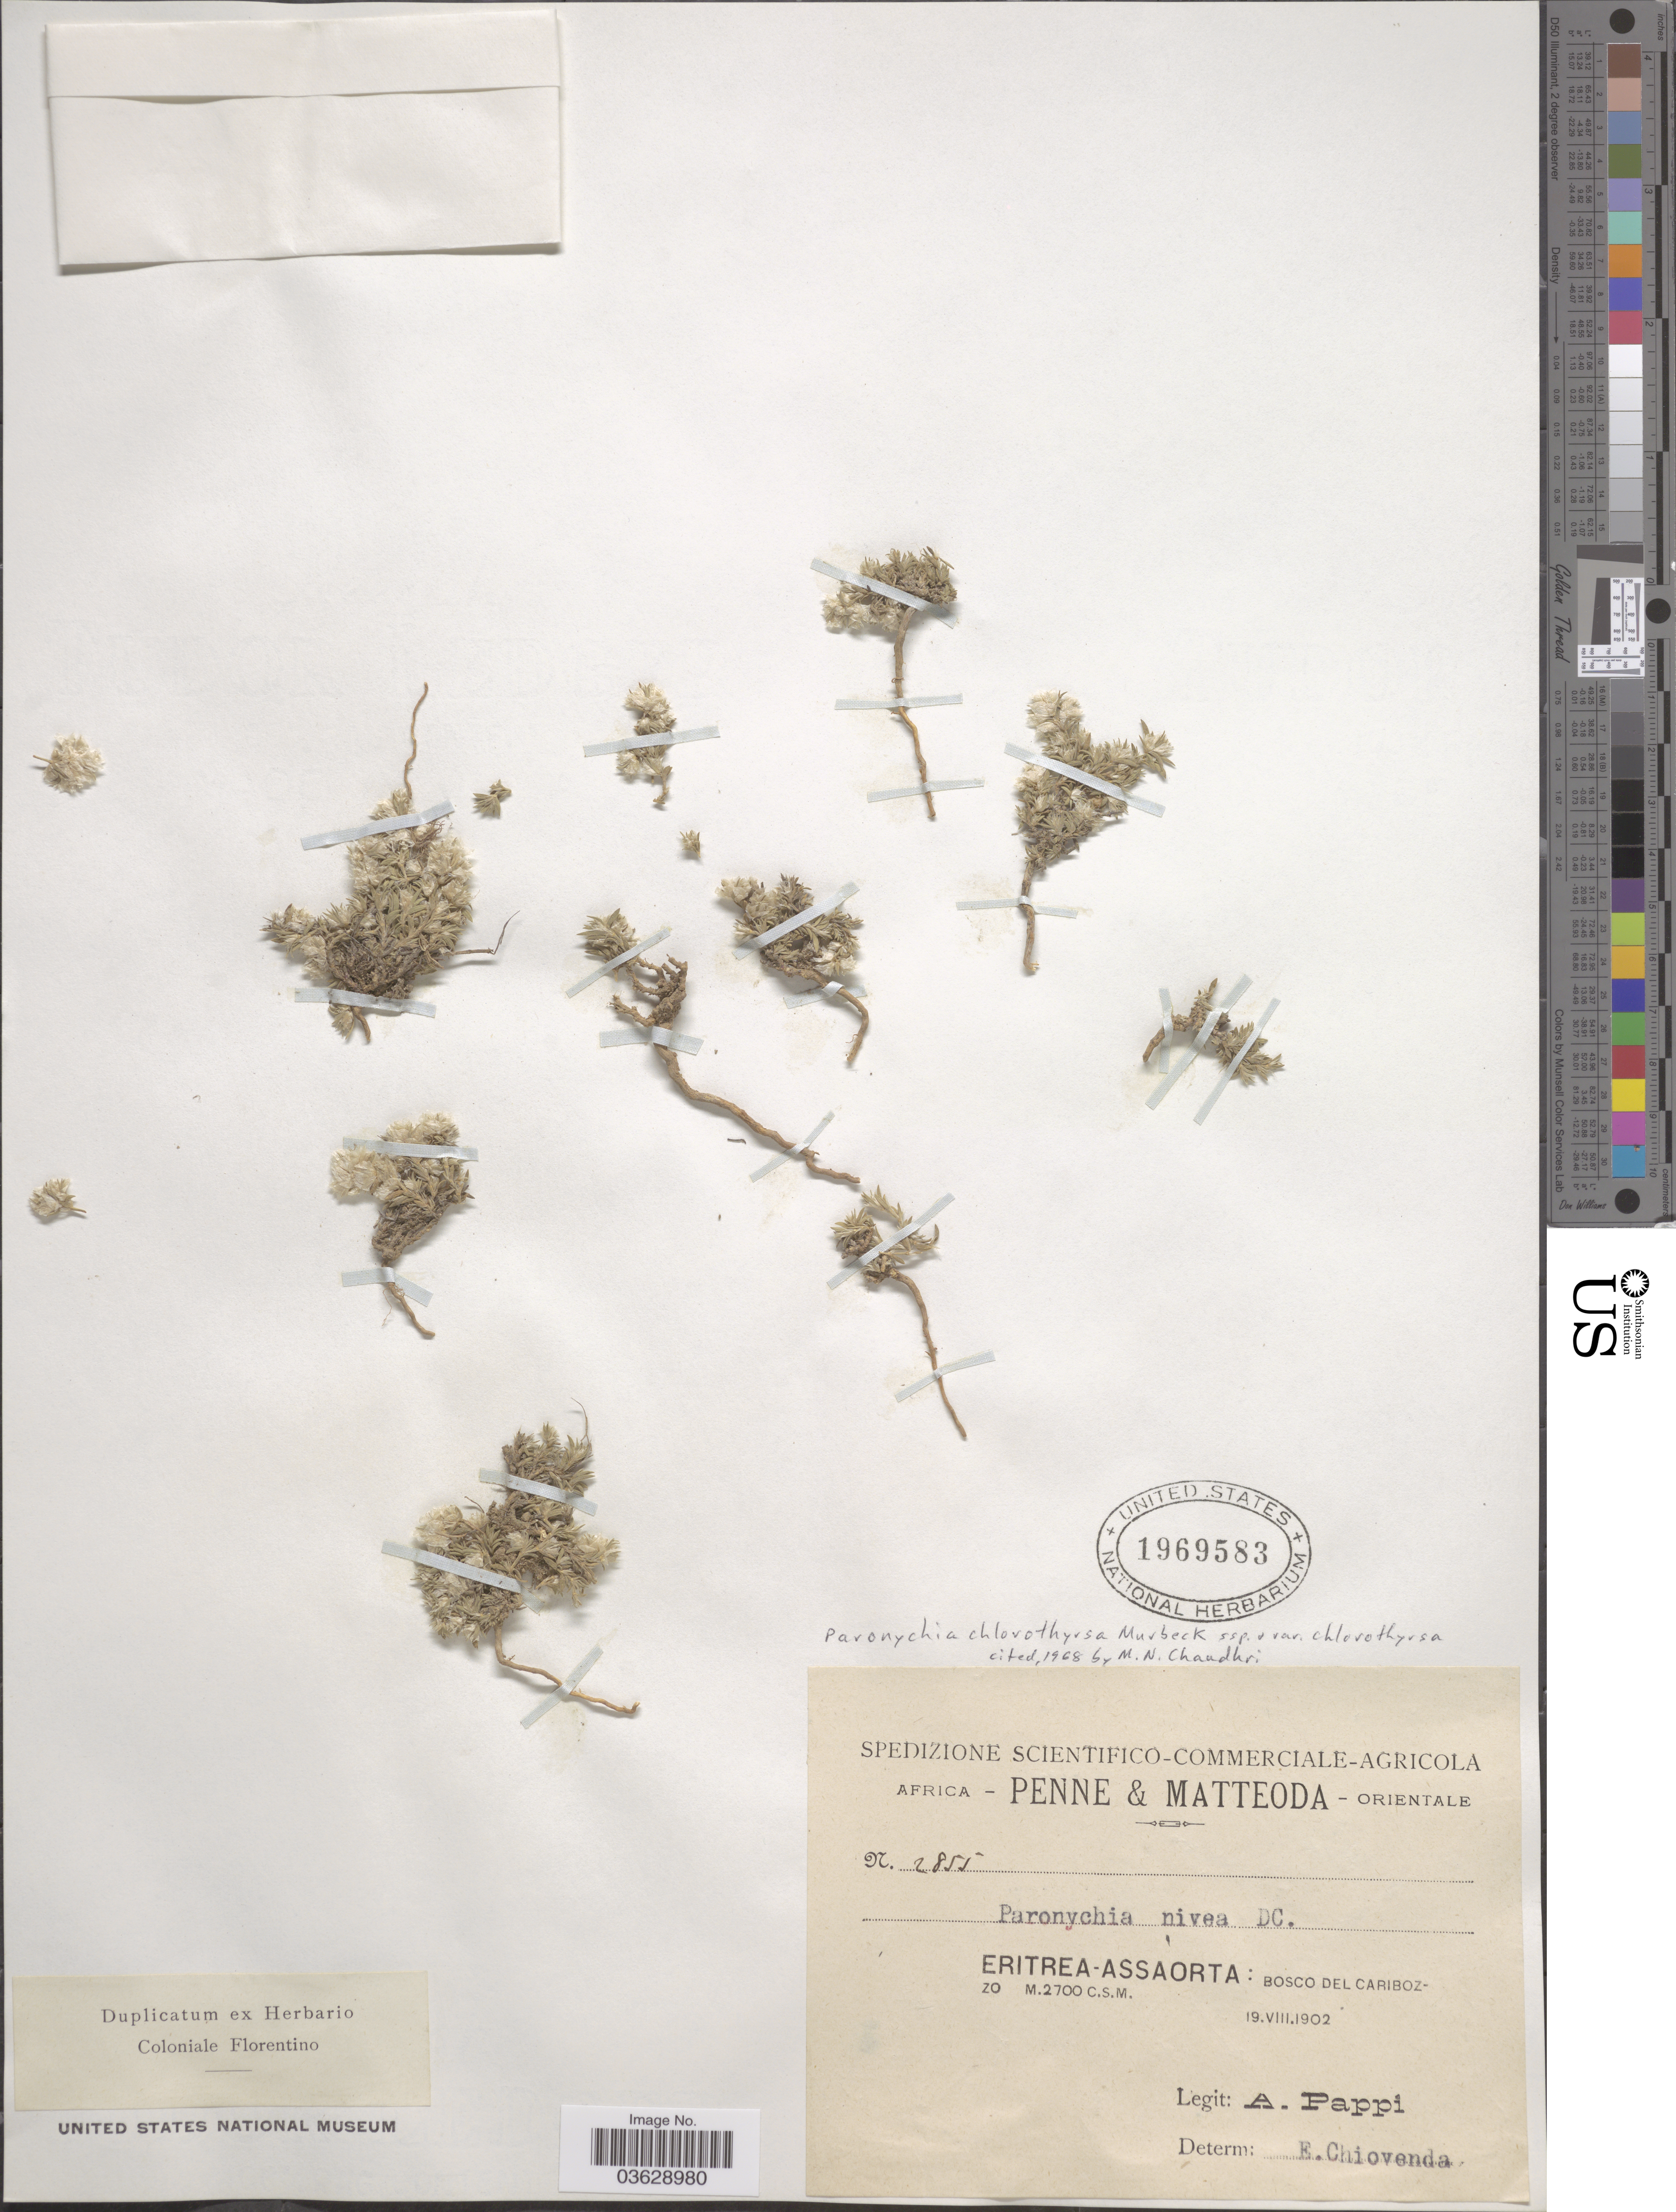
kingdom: Plantae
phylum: Tracheophyta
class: Magnoliopsida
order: Caryophyllales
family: Caryophyllaceae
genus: Paronychia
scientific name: Paronychia chlorothyrsa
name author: Murb.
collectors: A. Pappi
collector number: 2855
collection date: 1902-08-19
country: Eritrea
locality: Africa Orientale. Eritrea-Assaorta: Bosco del Caribozzo.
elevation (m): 2700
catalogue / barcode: US 1969583